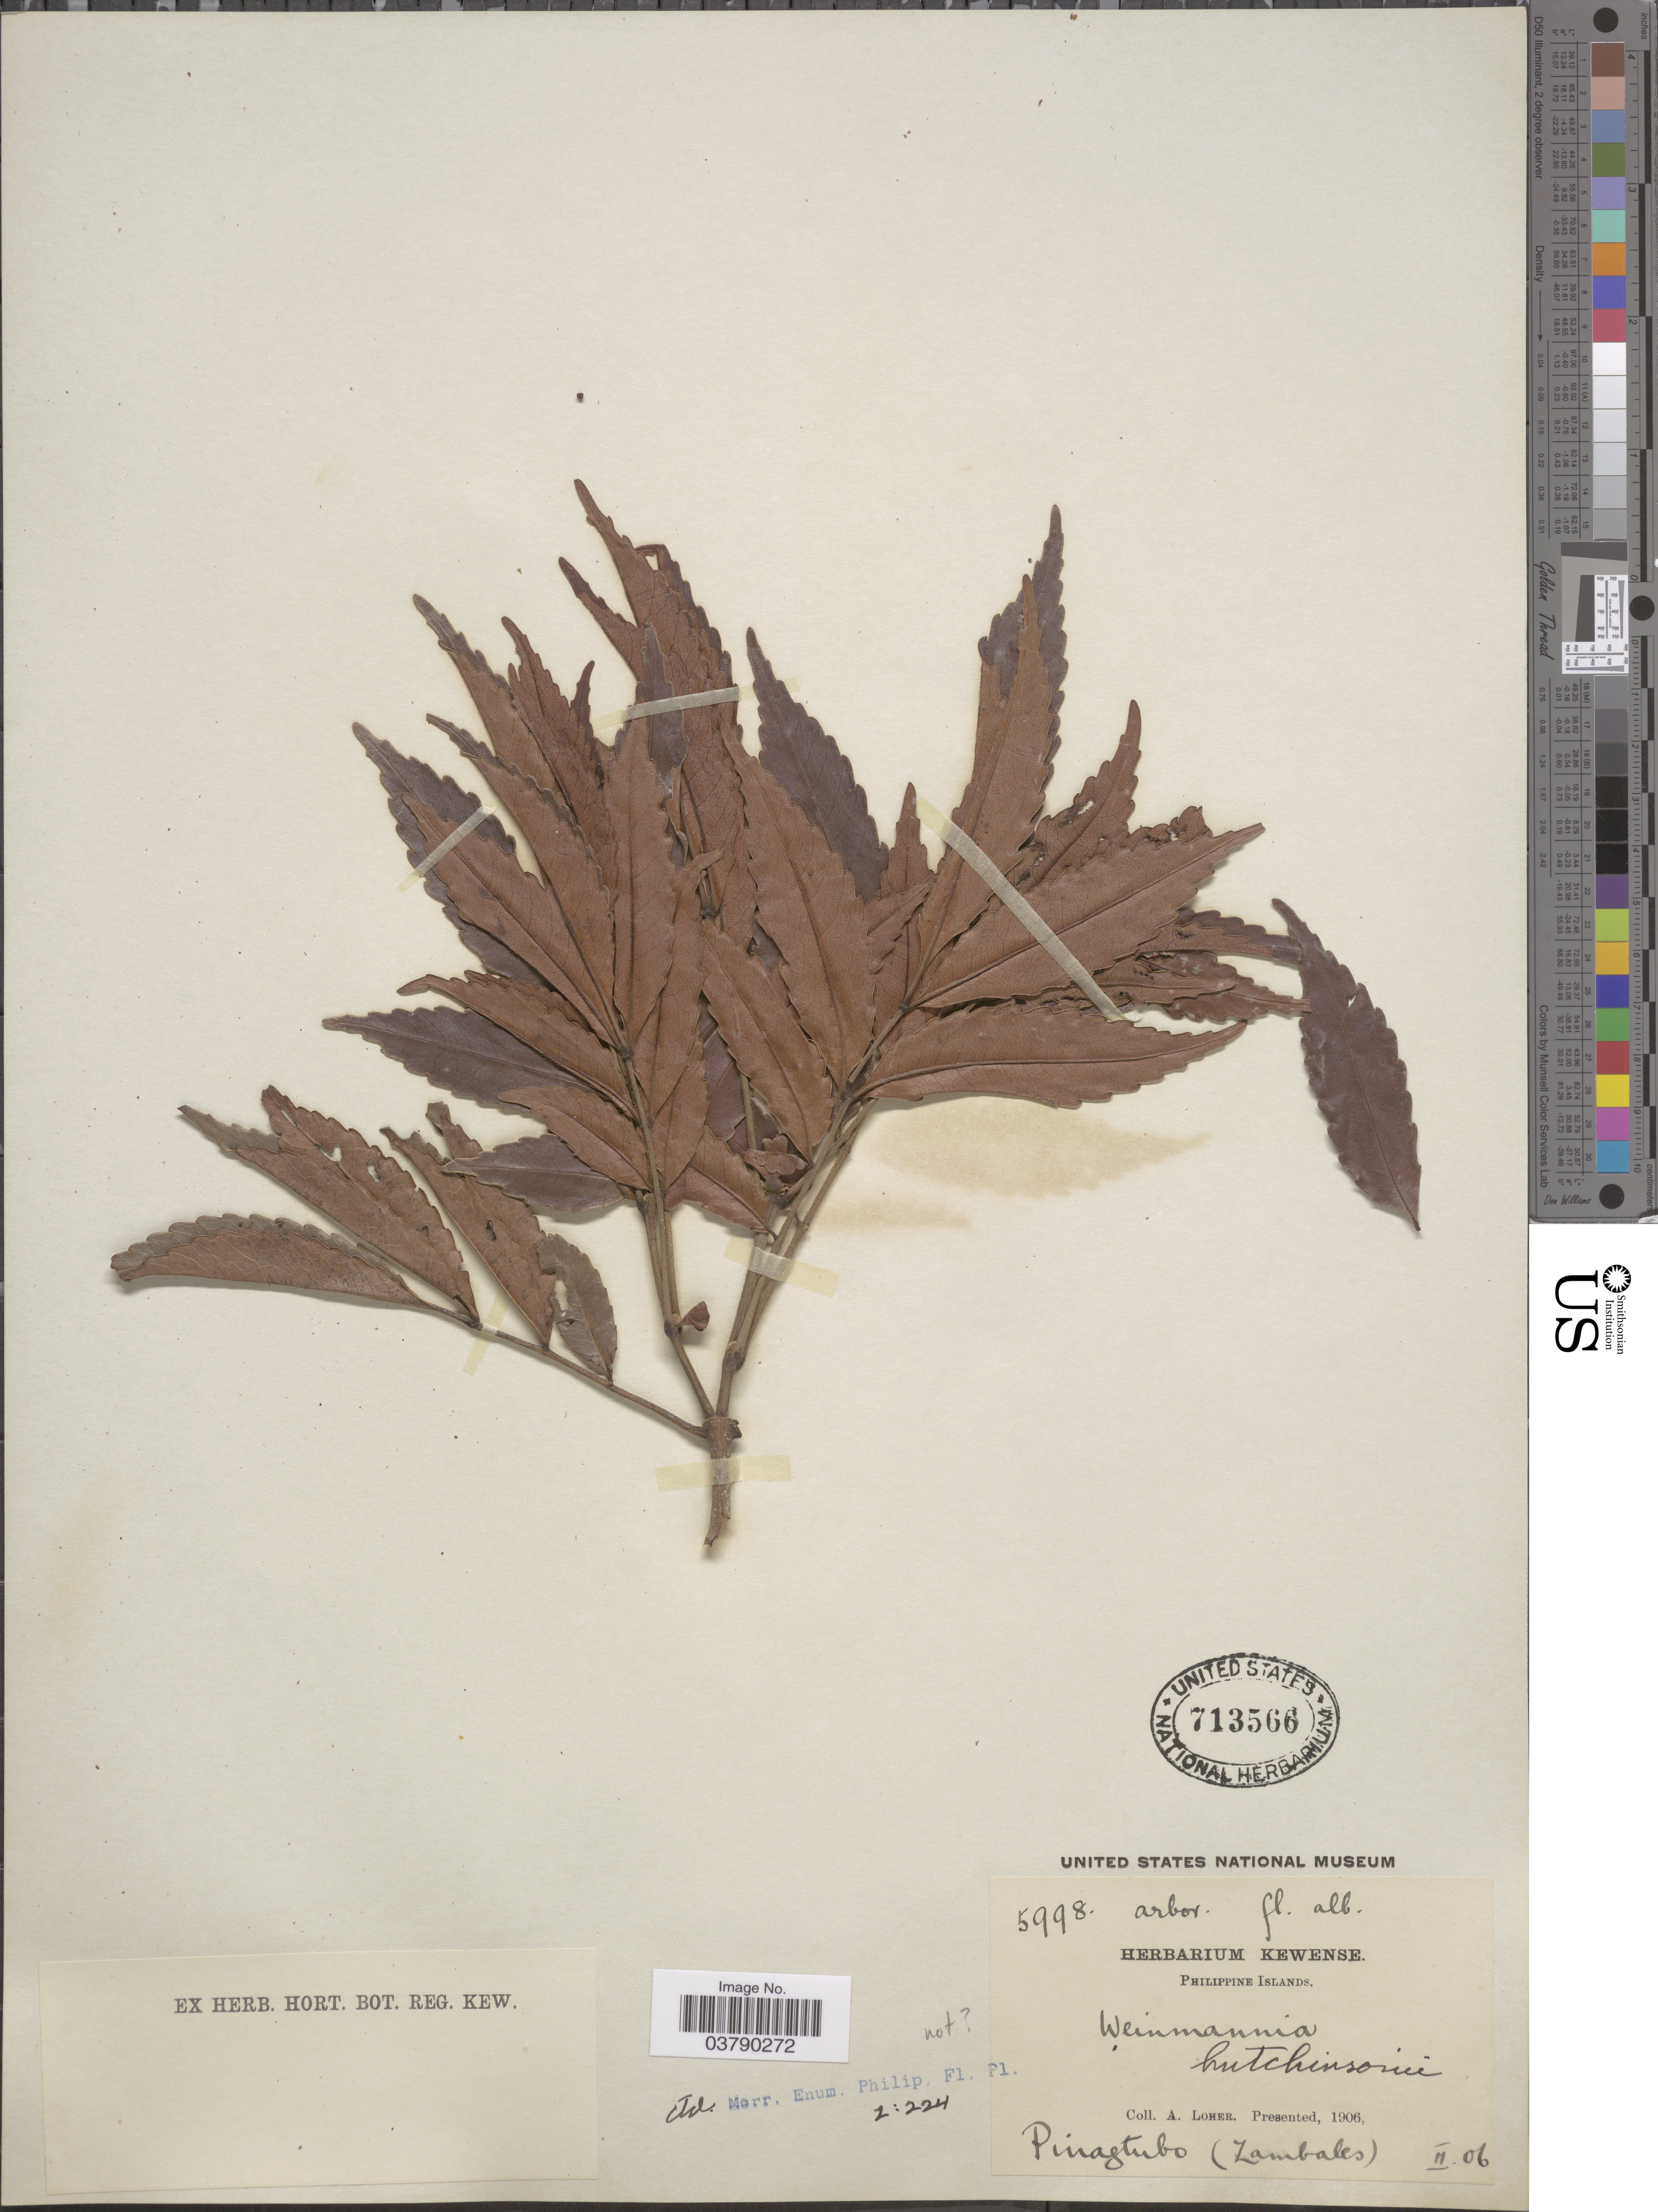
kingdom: Plantae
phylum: Tracheophyta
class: Magnoliopsida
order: Oxalidales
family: Cunoniaceae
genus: Pterophylla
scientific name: Pterophylla hutchinsonii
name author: (Merr.) Pillon & H.C. Hopkins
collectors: A. Loher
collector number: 5998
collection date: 1906-02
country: Philippines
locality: Philippine Islands. Pinagtubo (Zambales).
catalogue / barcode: US 713566